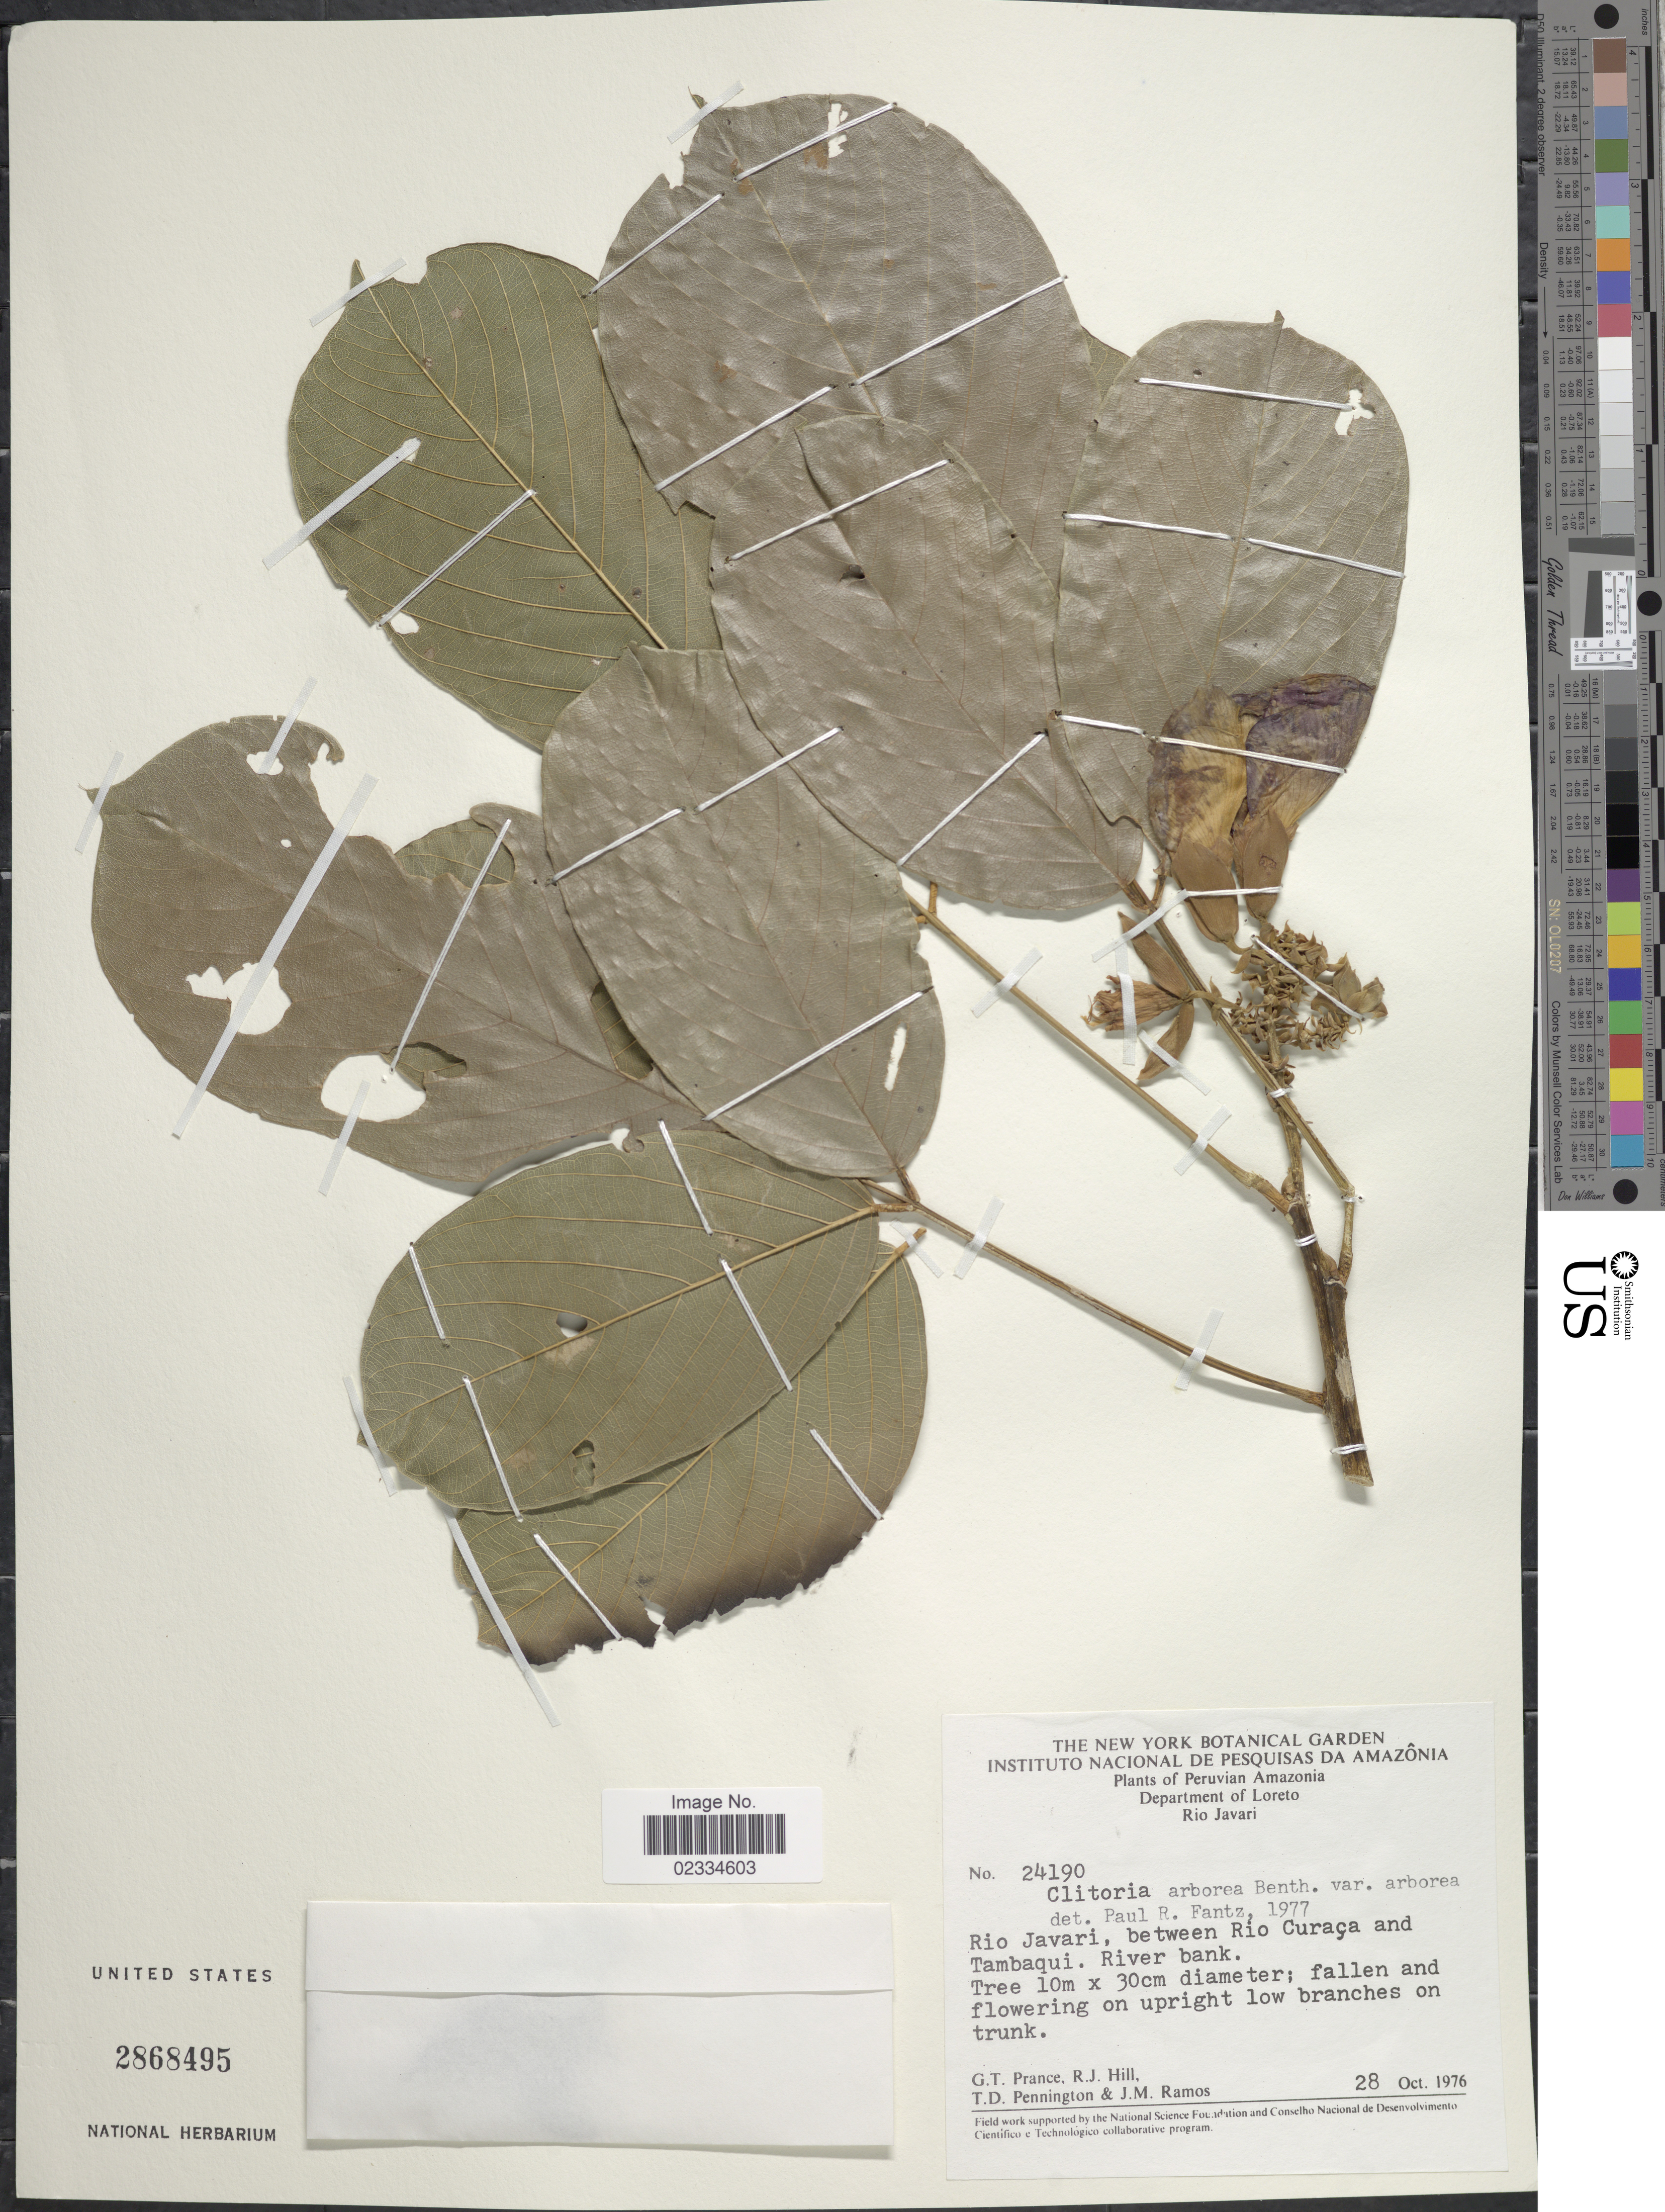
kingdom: Plantae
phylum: Tracheophyta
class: Magnoliopsida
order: Fabales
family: Fabaceae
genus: Clitoria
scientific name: Clitoria arborea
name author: Benth.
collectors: G. T. Prance, R. J. Hill, T. D. Pennington & J. M. Ramos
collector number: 24190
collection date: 1976-10-28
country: Peru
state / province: Loreto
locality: Peruvian Amazonia, Department of Loreto, Rio Javari, Rio Javari, between Rio Curaca and Tambaqui, River bank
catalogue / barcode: US 2868495